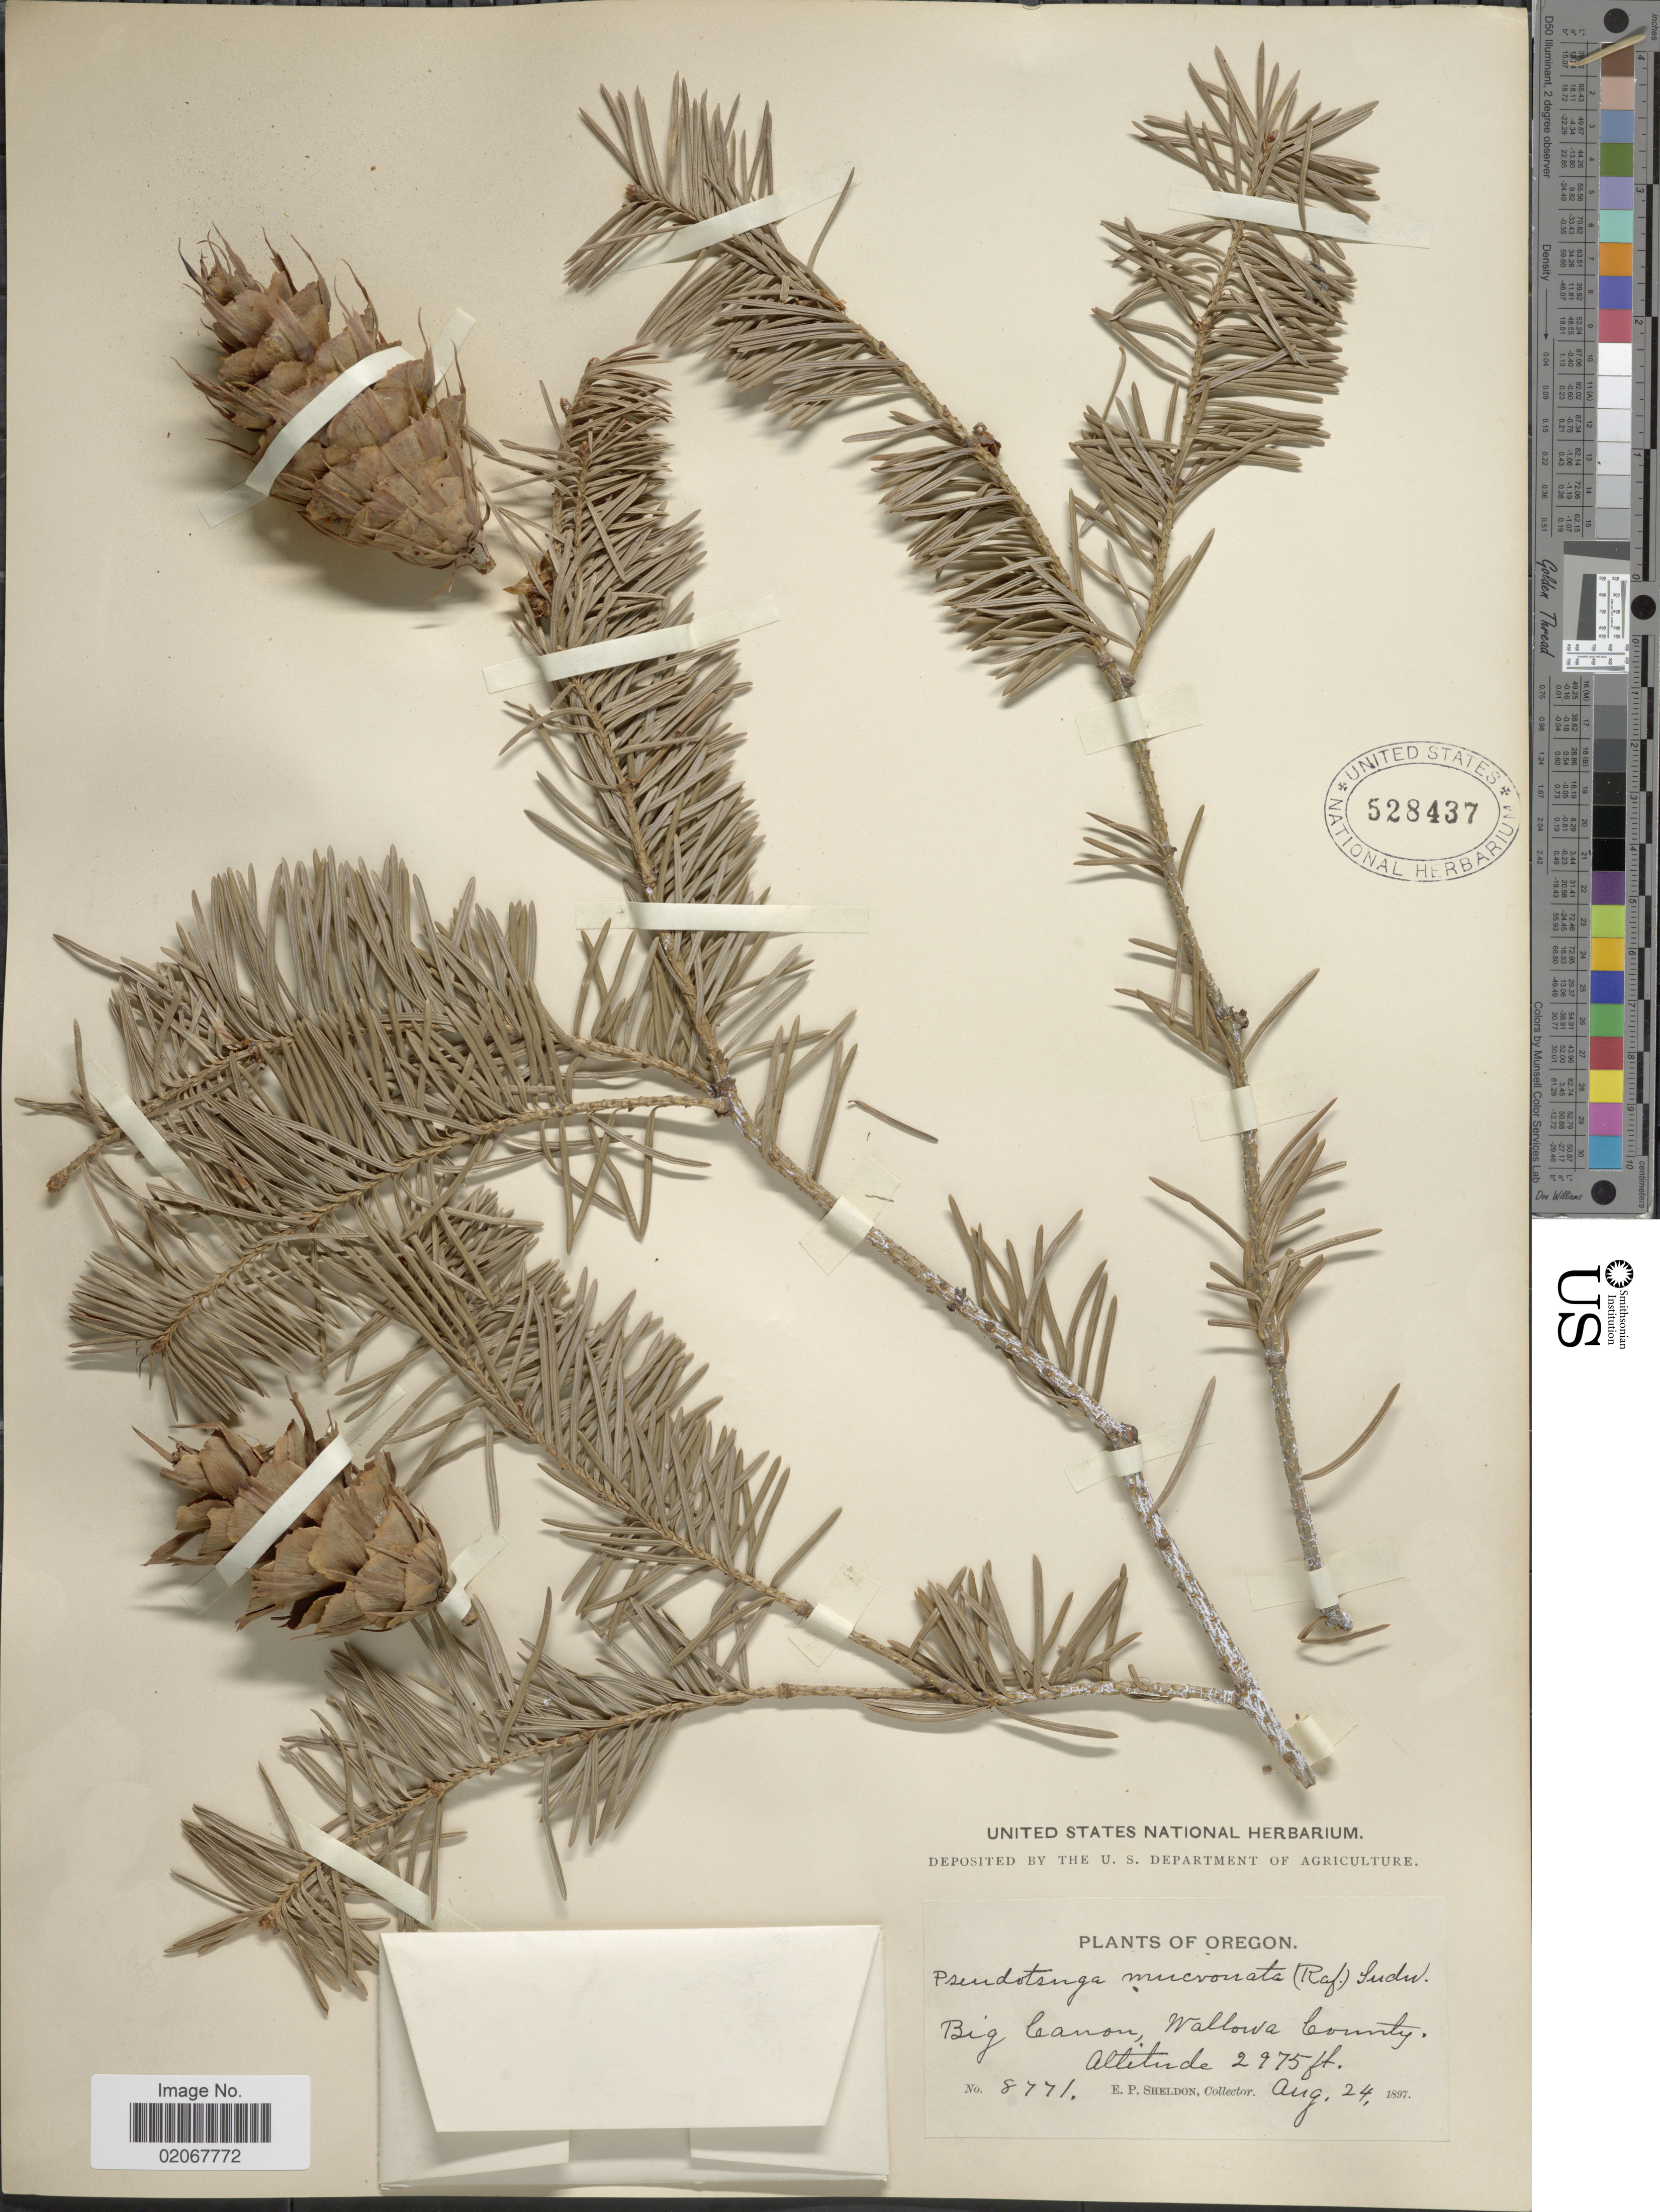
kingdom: Plantae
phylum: Tracheophyta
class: Pinopsida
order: Pinales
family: Pinaceae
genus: Pseudotsuga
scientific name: Pseudotsuga menziesii var. glauca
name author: (Beissn.) Franco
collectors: E. P. Sheldon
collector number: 8771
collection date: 1897-08-24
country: United States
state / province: Oregon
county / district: Wallowa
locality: Big Canon, Wallowa County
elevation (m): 907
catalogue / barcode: US 528437